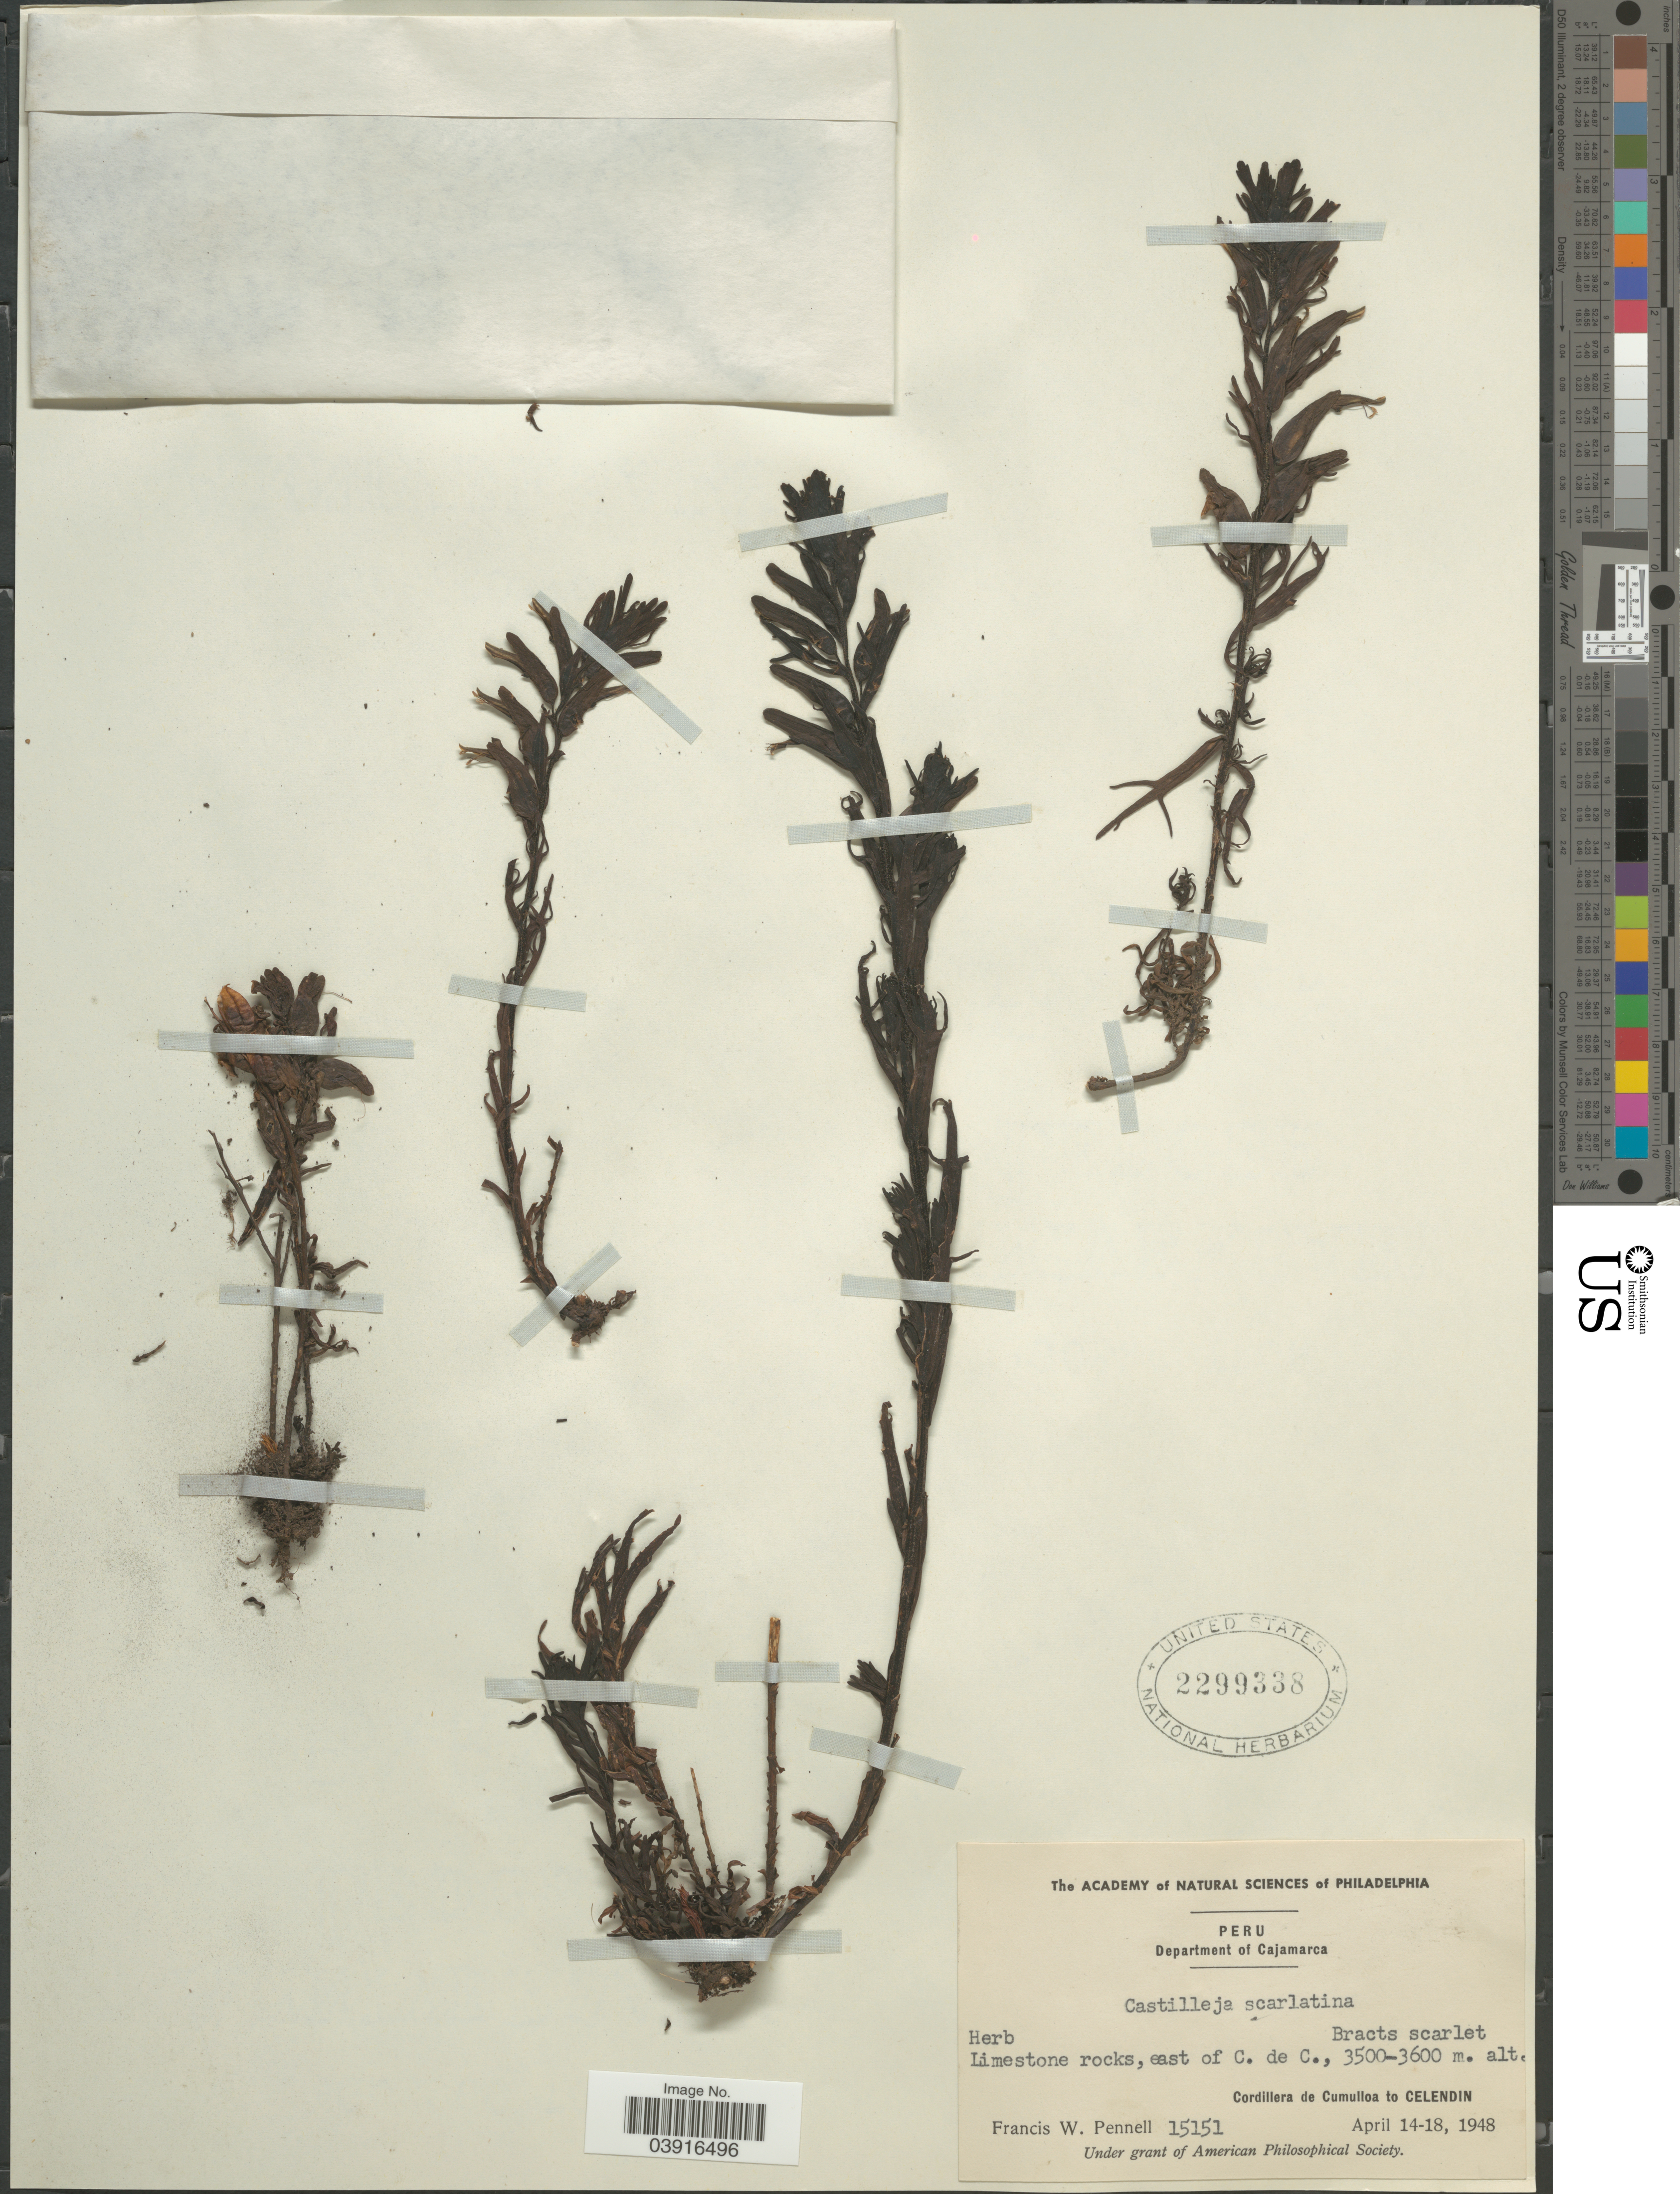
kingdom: Plantae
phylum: Tracheophyta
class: Magnoliopsida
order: Lamiales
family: Orobanchaceae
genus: Castilleja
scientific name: Castilleja scarlatina Pennell sp. nov. ined.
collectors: F. W. Pennell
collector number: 15151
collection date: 1948-04-14/1948-04-18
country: Peru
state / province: Cajamarca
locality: Department of Cajamarca. East of C. de C., Cordillera de Cumulloa to Celendin.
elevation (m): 3500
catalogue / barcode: US 2299338